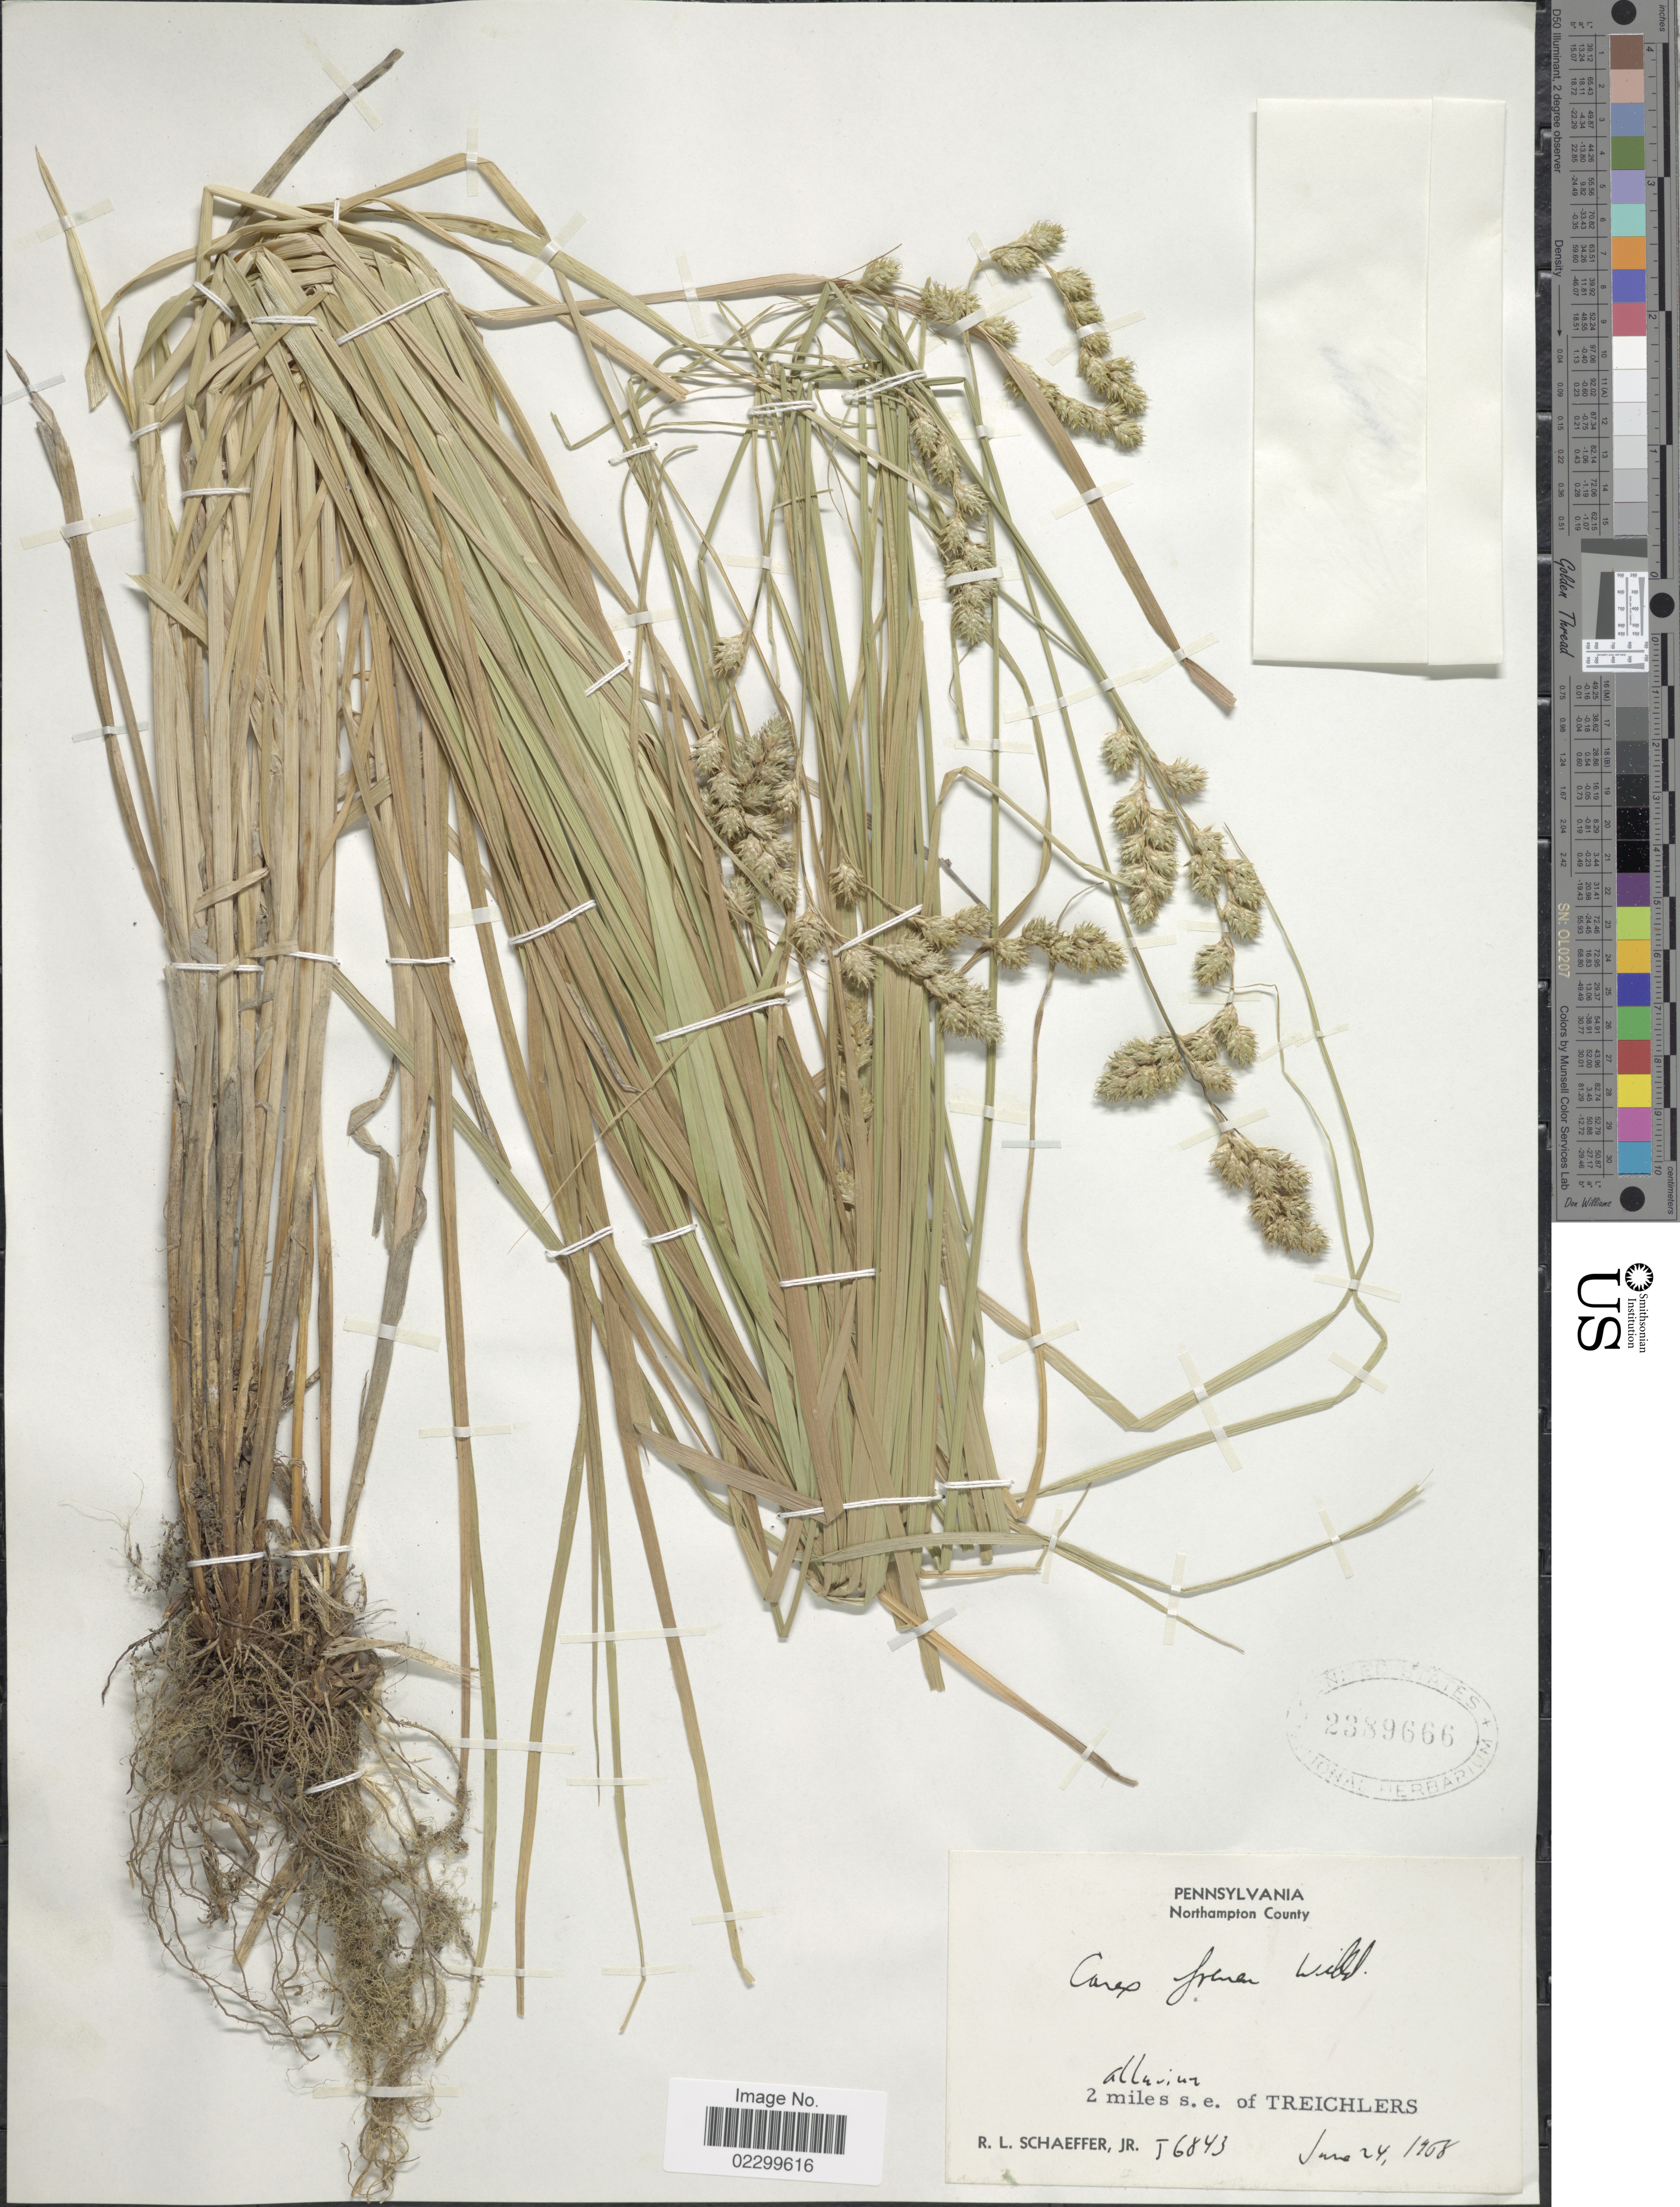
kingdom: Plantae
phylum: Tracheophyta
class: Liliopsida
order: Poales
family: Cyperaceae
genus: Carex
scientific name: Carex argyrantha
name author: Tuck. ex Boott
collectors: R. L. Schaeffer Jr.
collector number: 56843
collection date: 1968-06-24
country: United States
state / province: Pennsylvania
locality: Northampton County, 2 miles s.e. of Treichlers.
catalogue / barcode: US 2389666